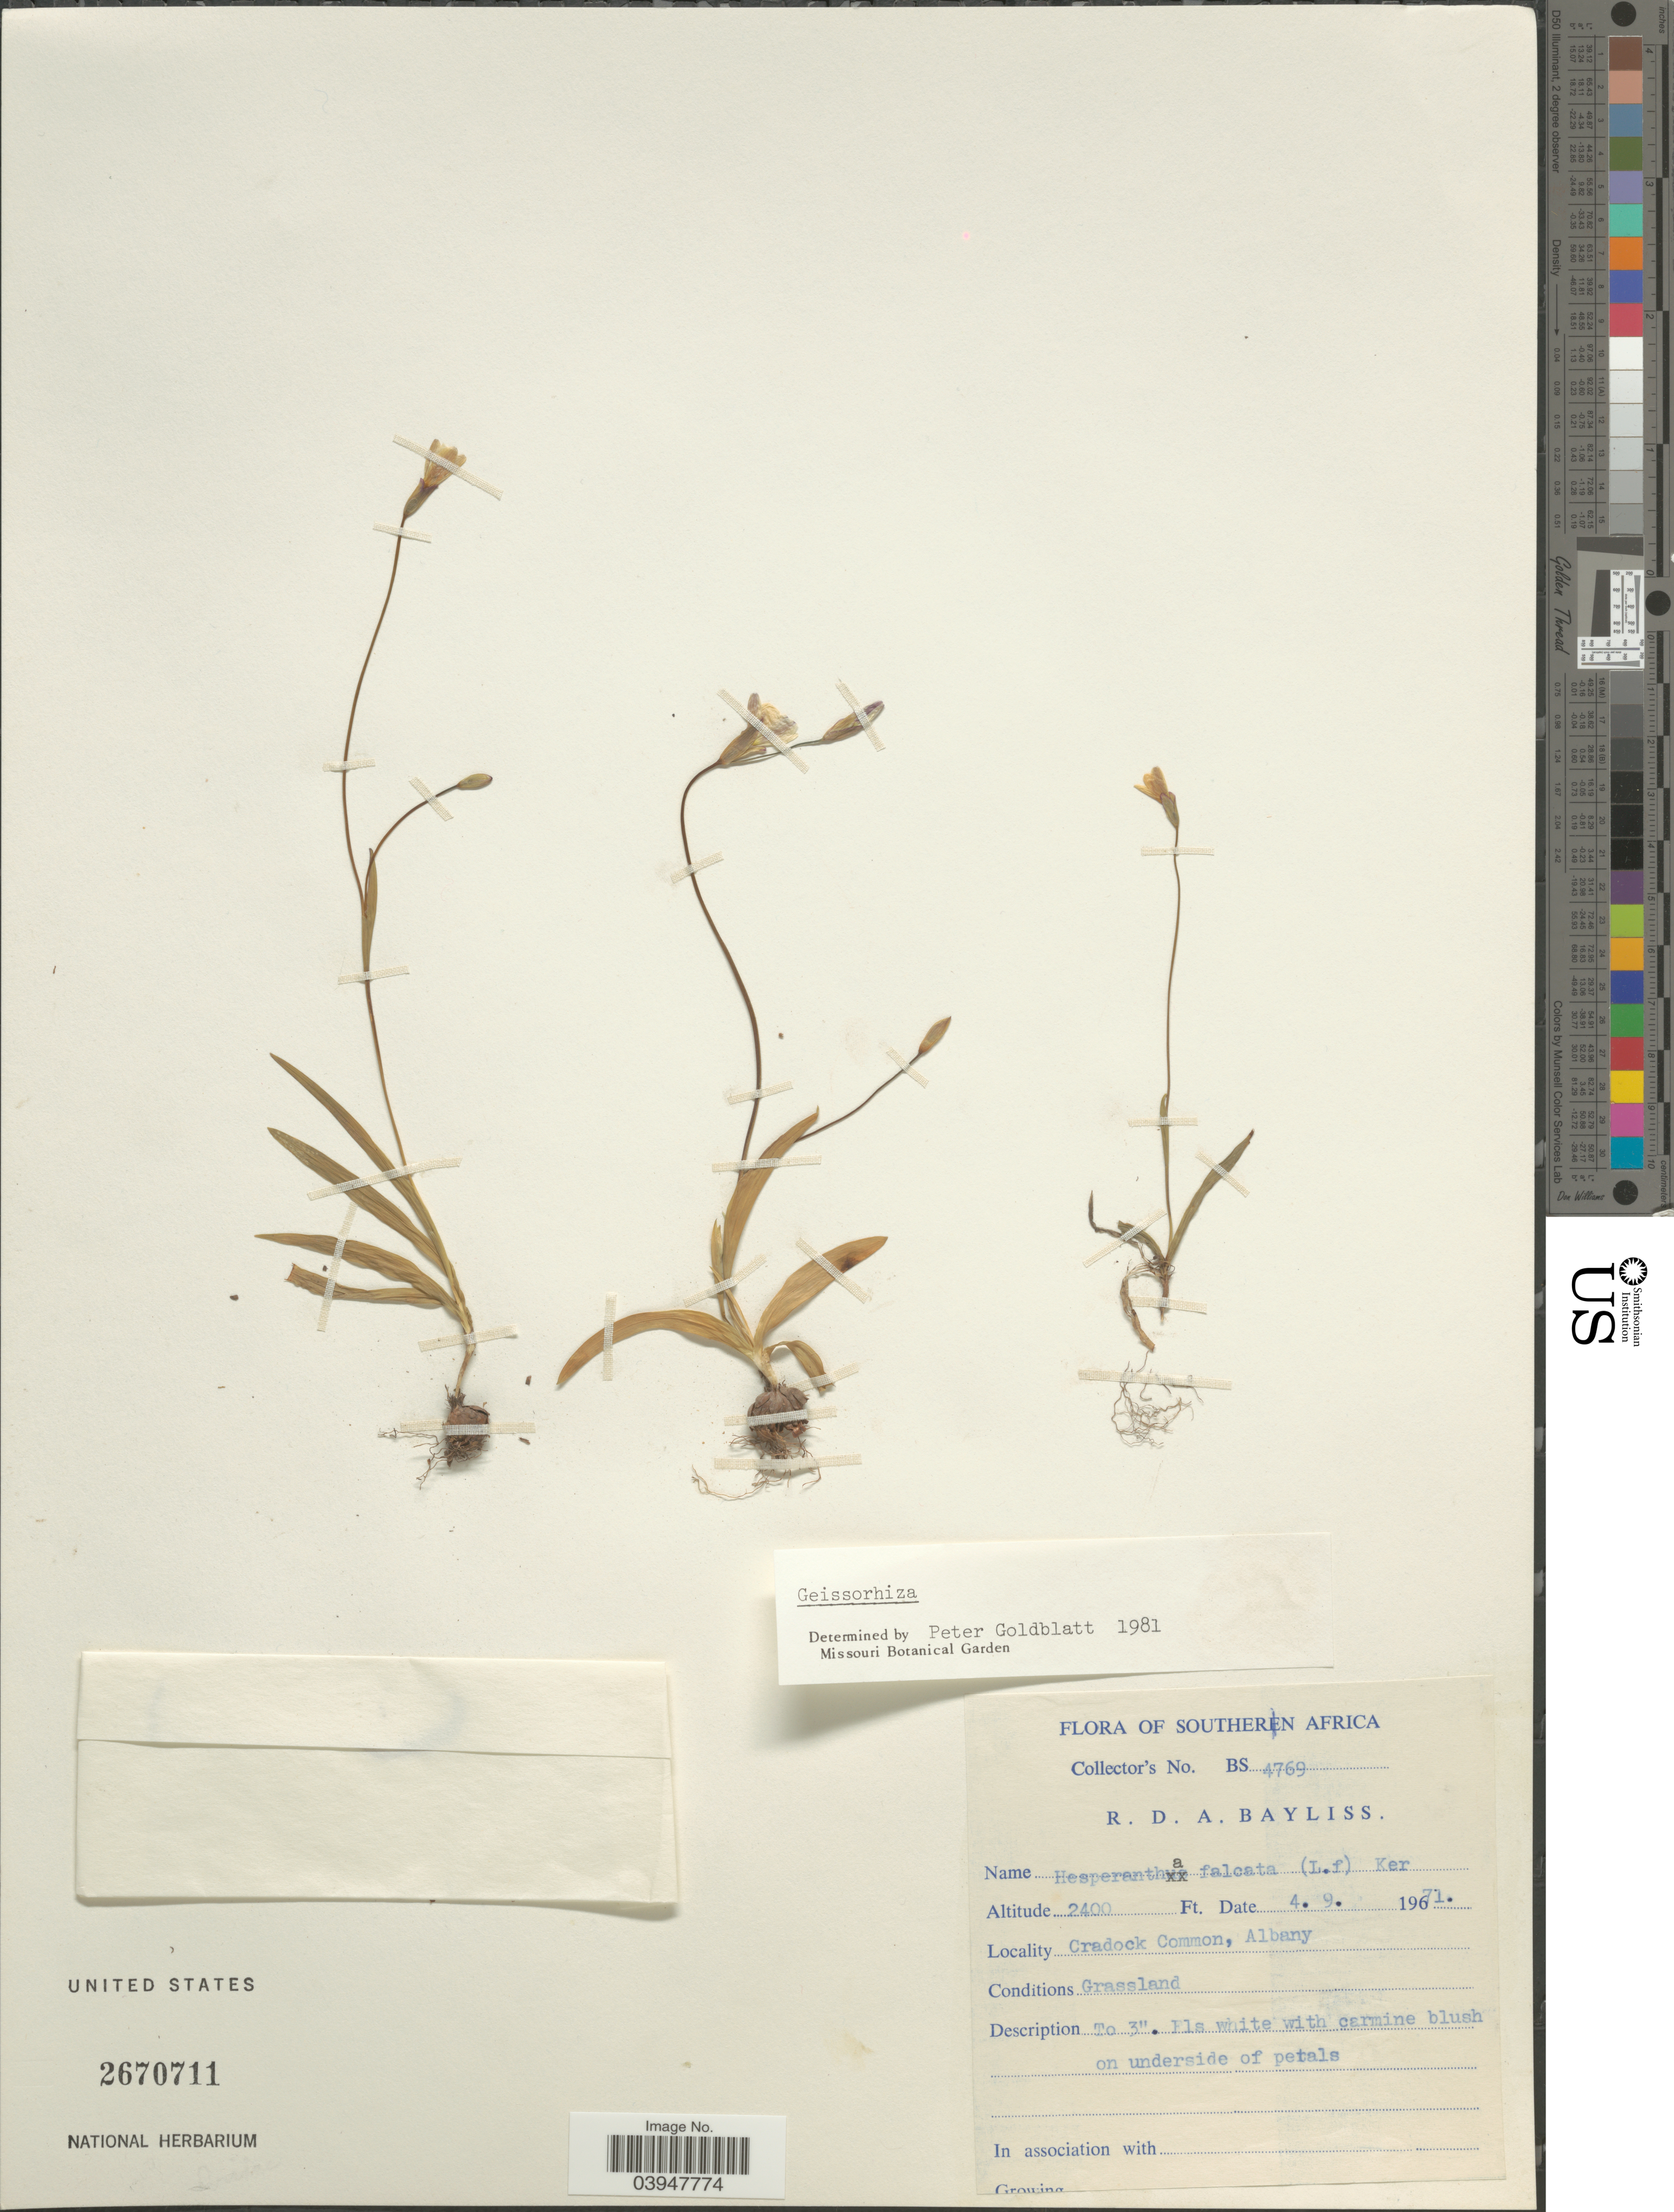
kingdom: Plantae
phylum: Tracheophyta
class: Liliopsida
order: Asparagales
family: Iridaceae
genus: Geissorhiza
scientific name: Geissorhiza sp.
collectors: R. Bayliss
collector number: BS 4769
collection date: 1971-09-04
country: South Africa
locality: Southern Africa. Cradock Common, Albany.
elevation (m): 732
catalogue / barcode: US 2670711